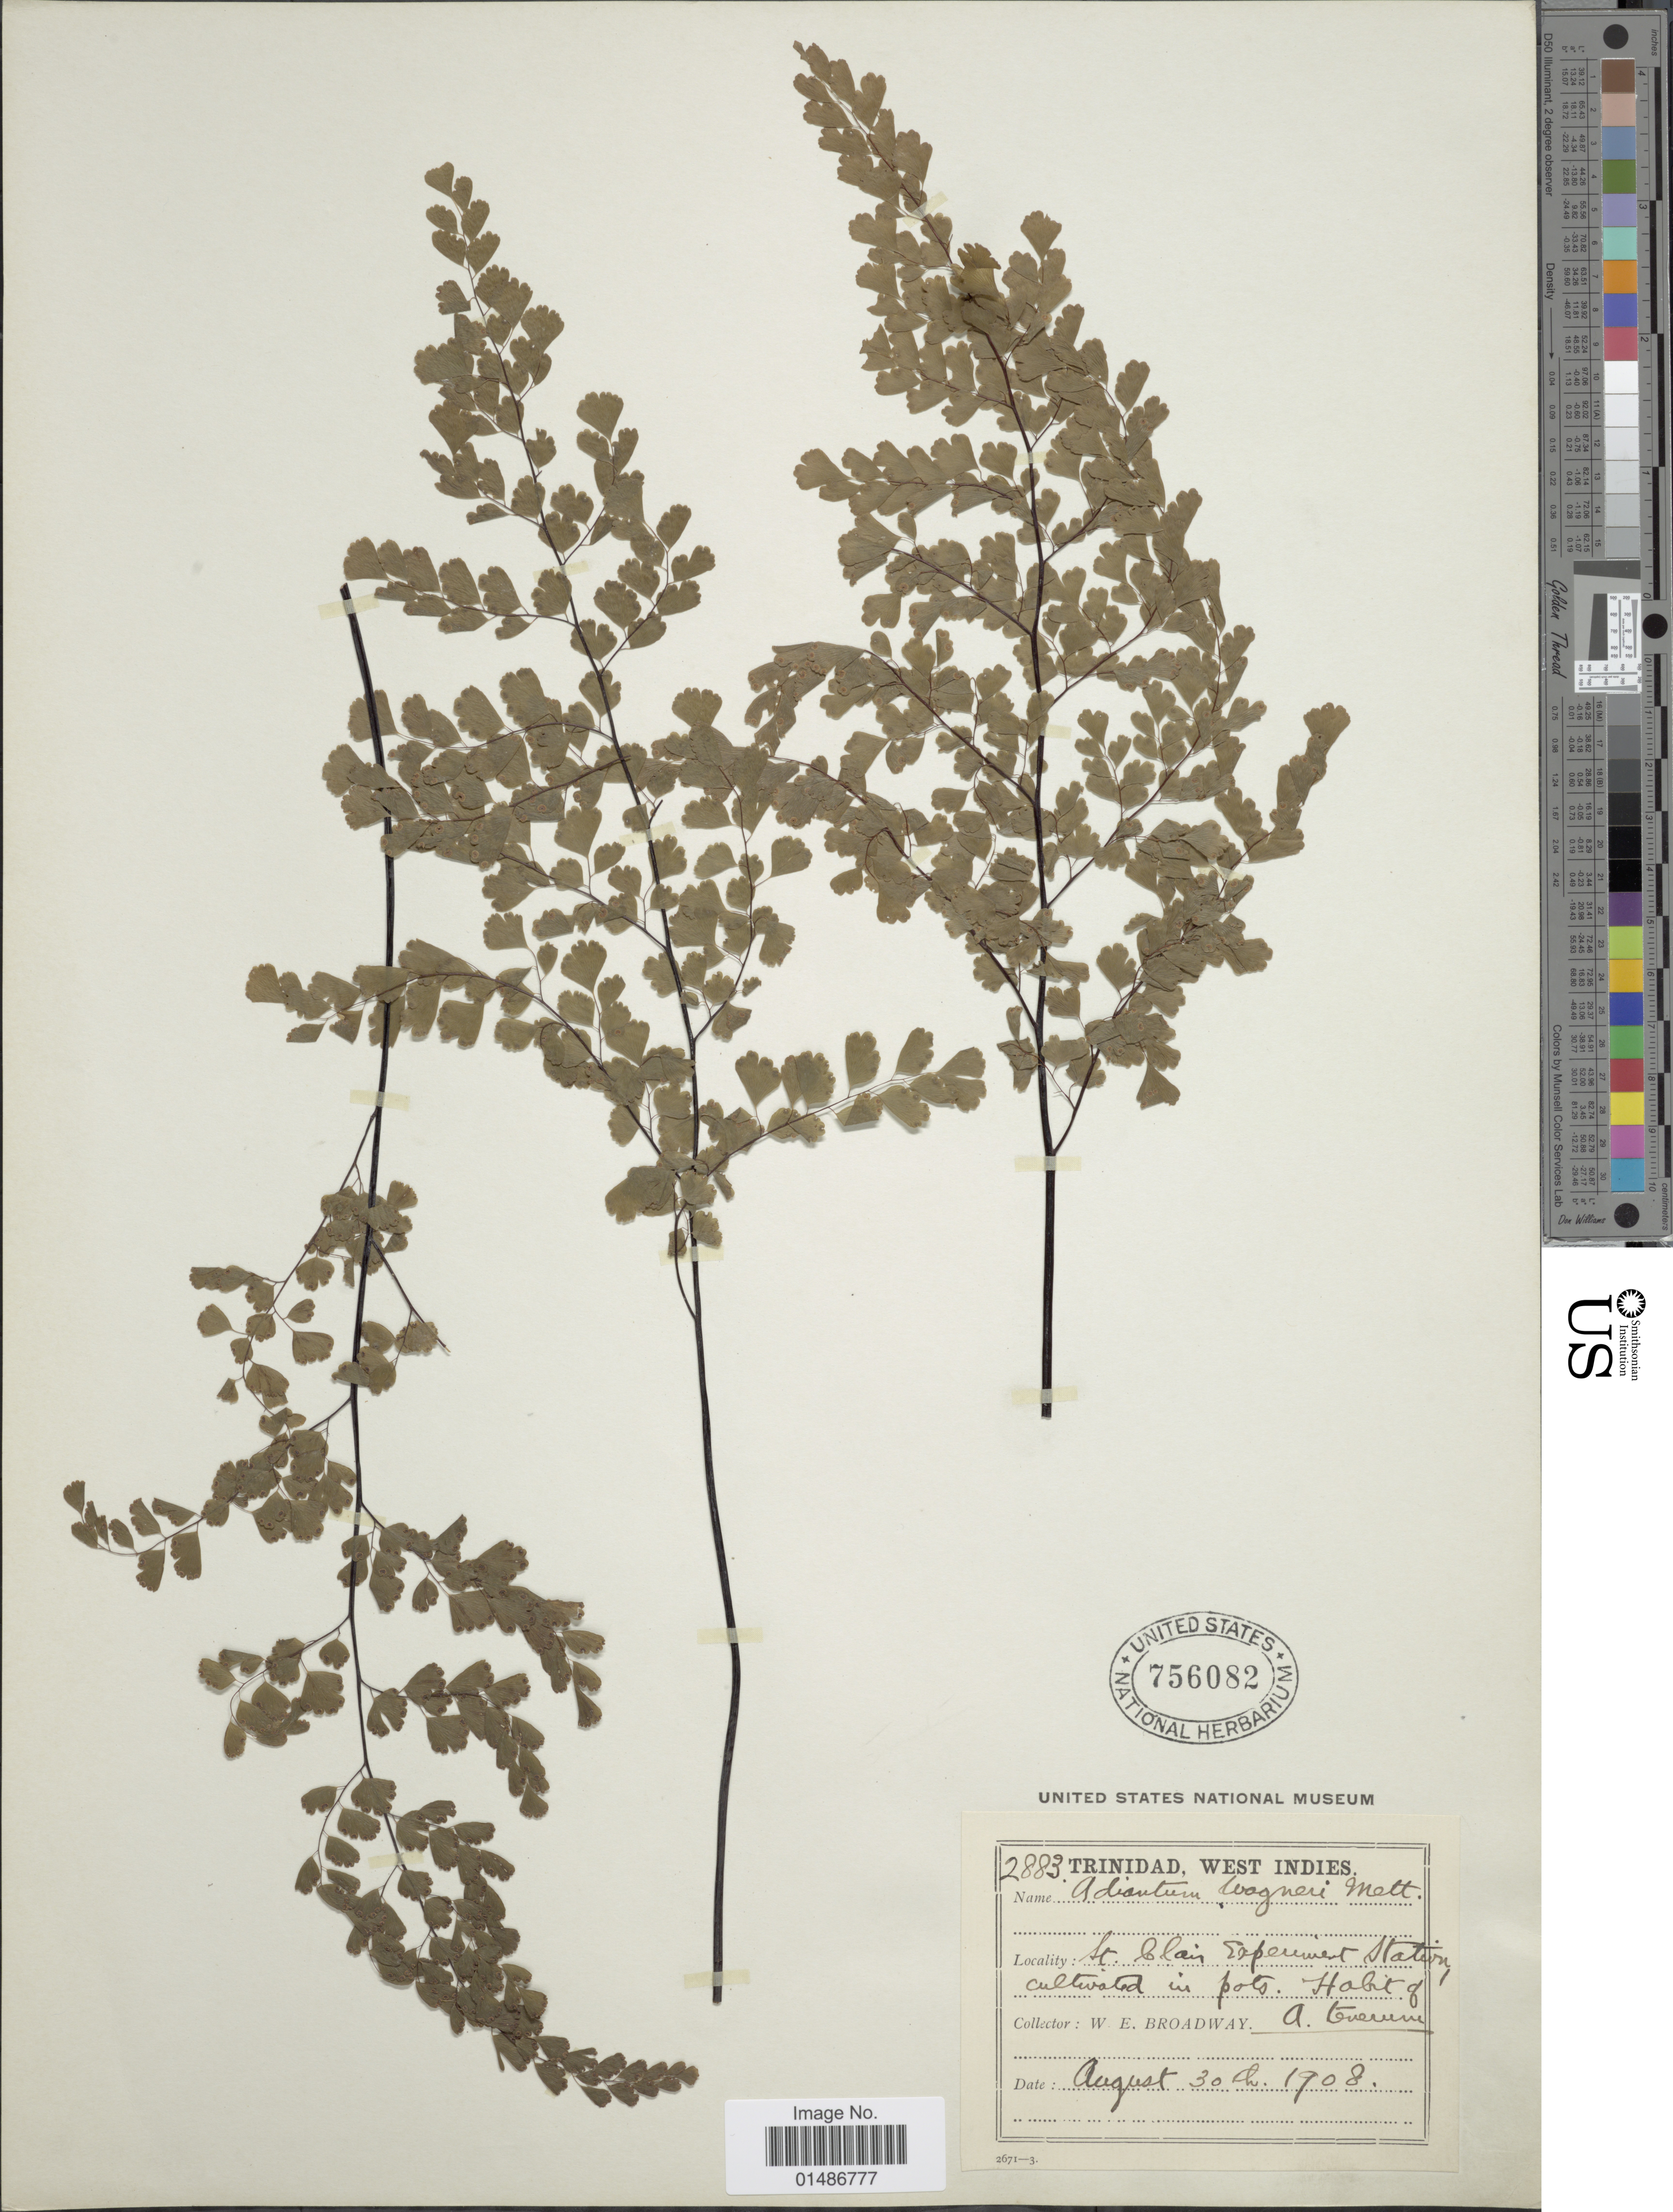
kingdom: Plantae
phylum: Tracheophyta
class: Polypodiopsida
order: Polypodiales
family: Pteridaceae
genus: Adiantum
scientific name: Adiantum wagneri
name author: Mett. ex Kuhn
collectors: W. E. Broadway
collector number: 2883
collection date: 1908-08-30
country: Trinidad and Tobago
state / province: Trinidad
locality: West Indies. St. Clair Experiment Station, cultivated in pots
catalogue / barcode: US 756082